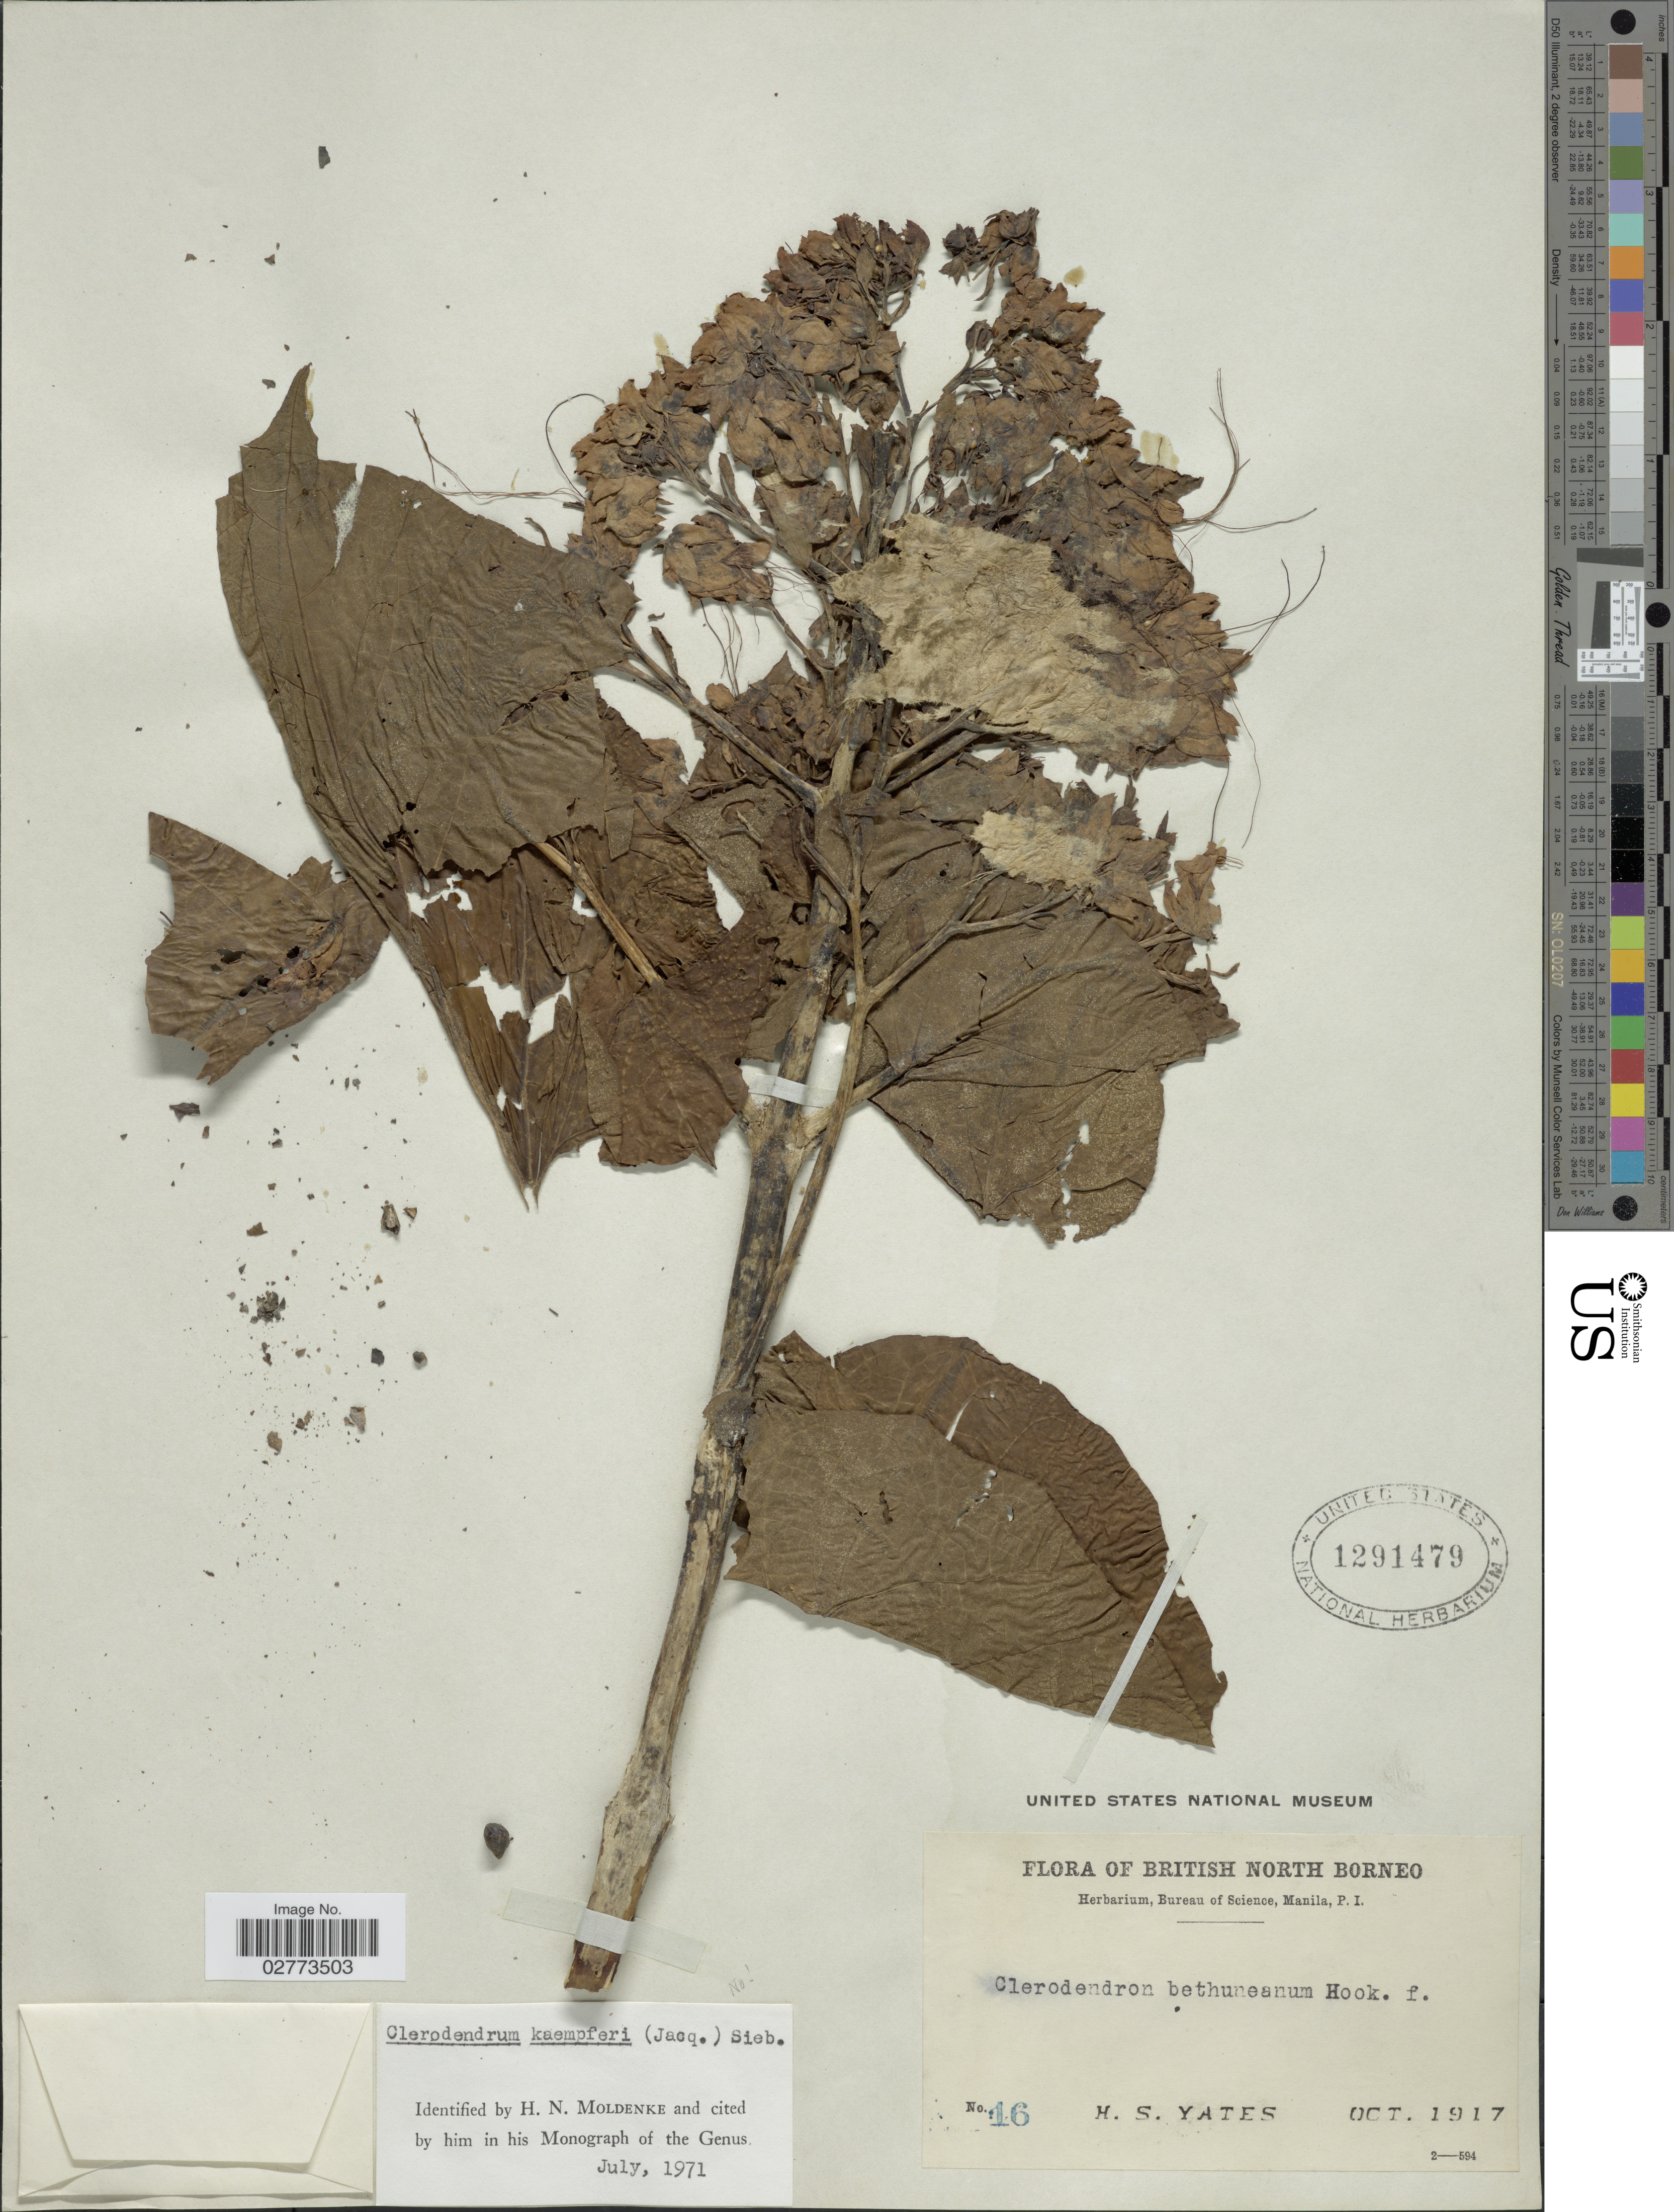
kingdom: Plantae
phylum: Tracheophyta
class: Magnoliopsida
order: Lamiales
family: Lamiaceae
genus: Clerodendrum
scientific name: Clerodendrum kaempferi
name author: (Jacq.) Siebold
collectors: H. S. Yates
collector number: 16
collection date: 1917-10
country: Malaysia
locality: British North Borneo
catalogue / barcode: US 1291479